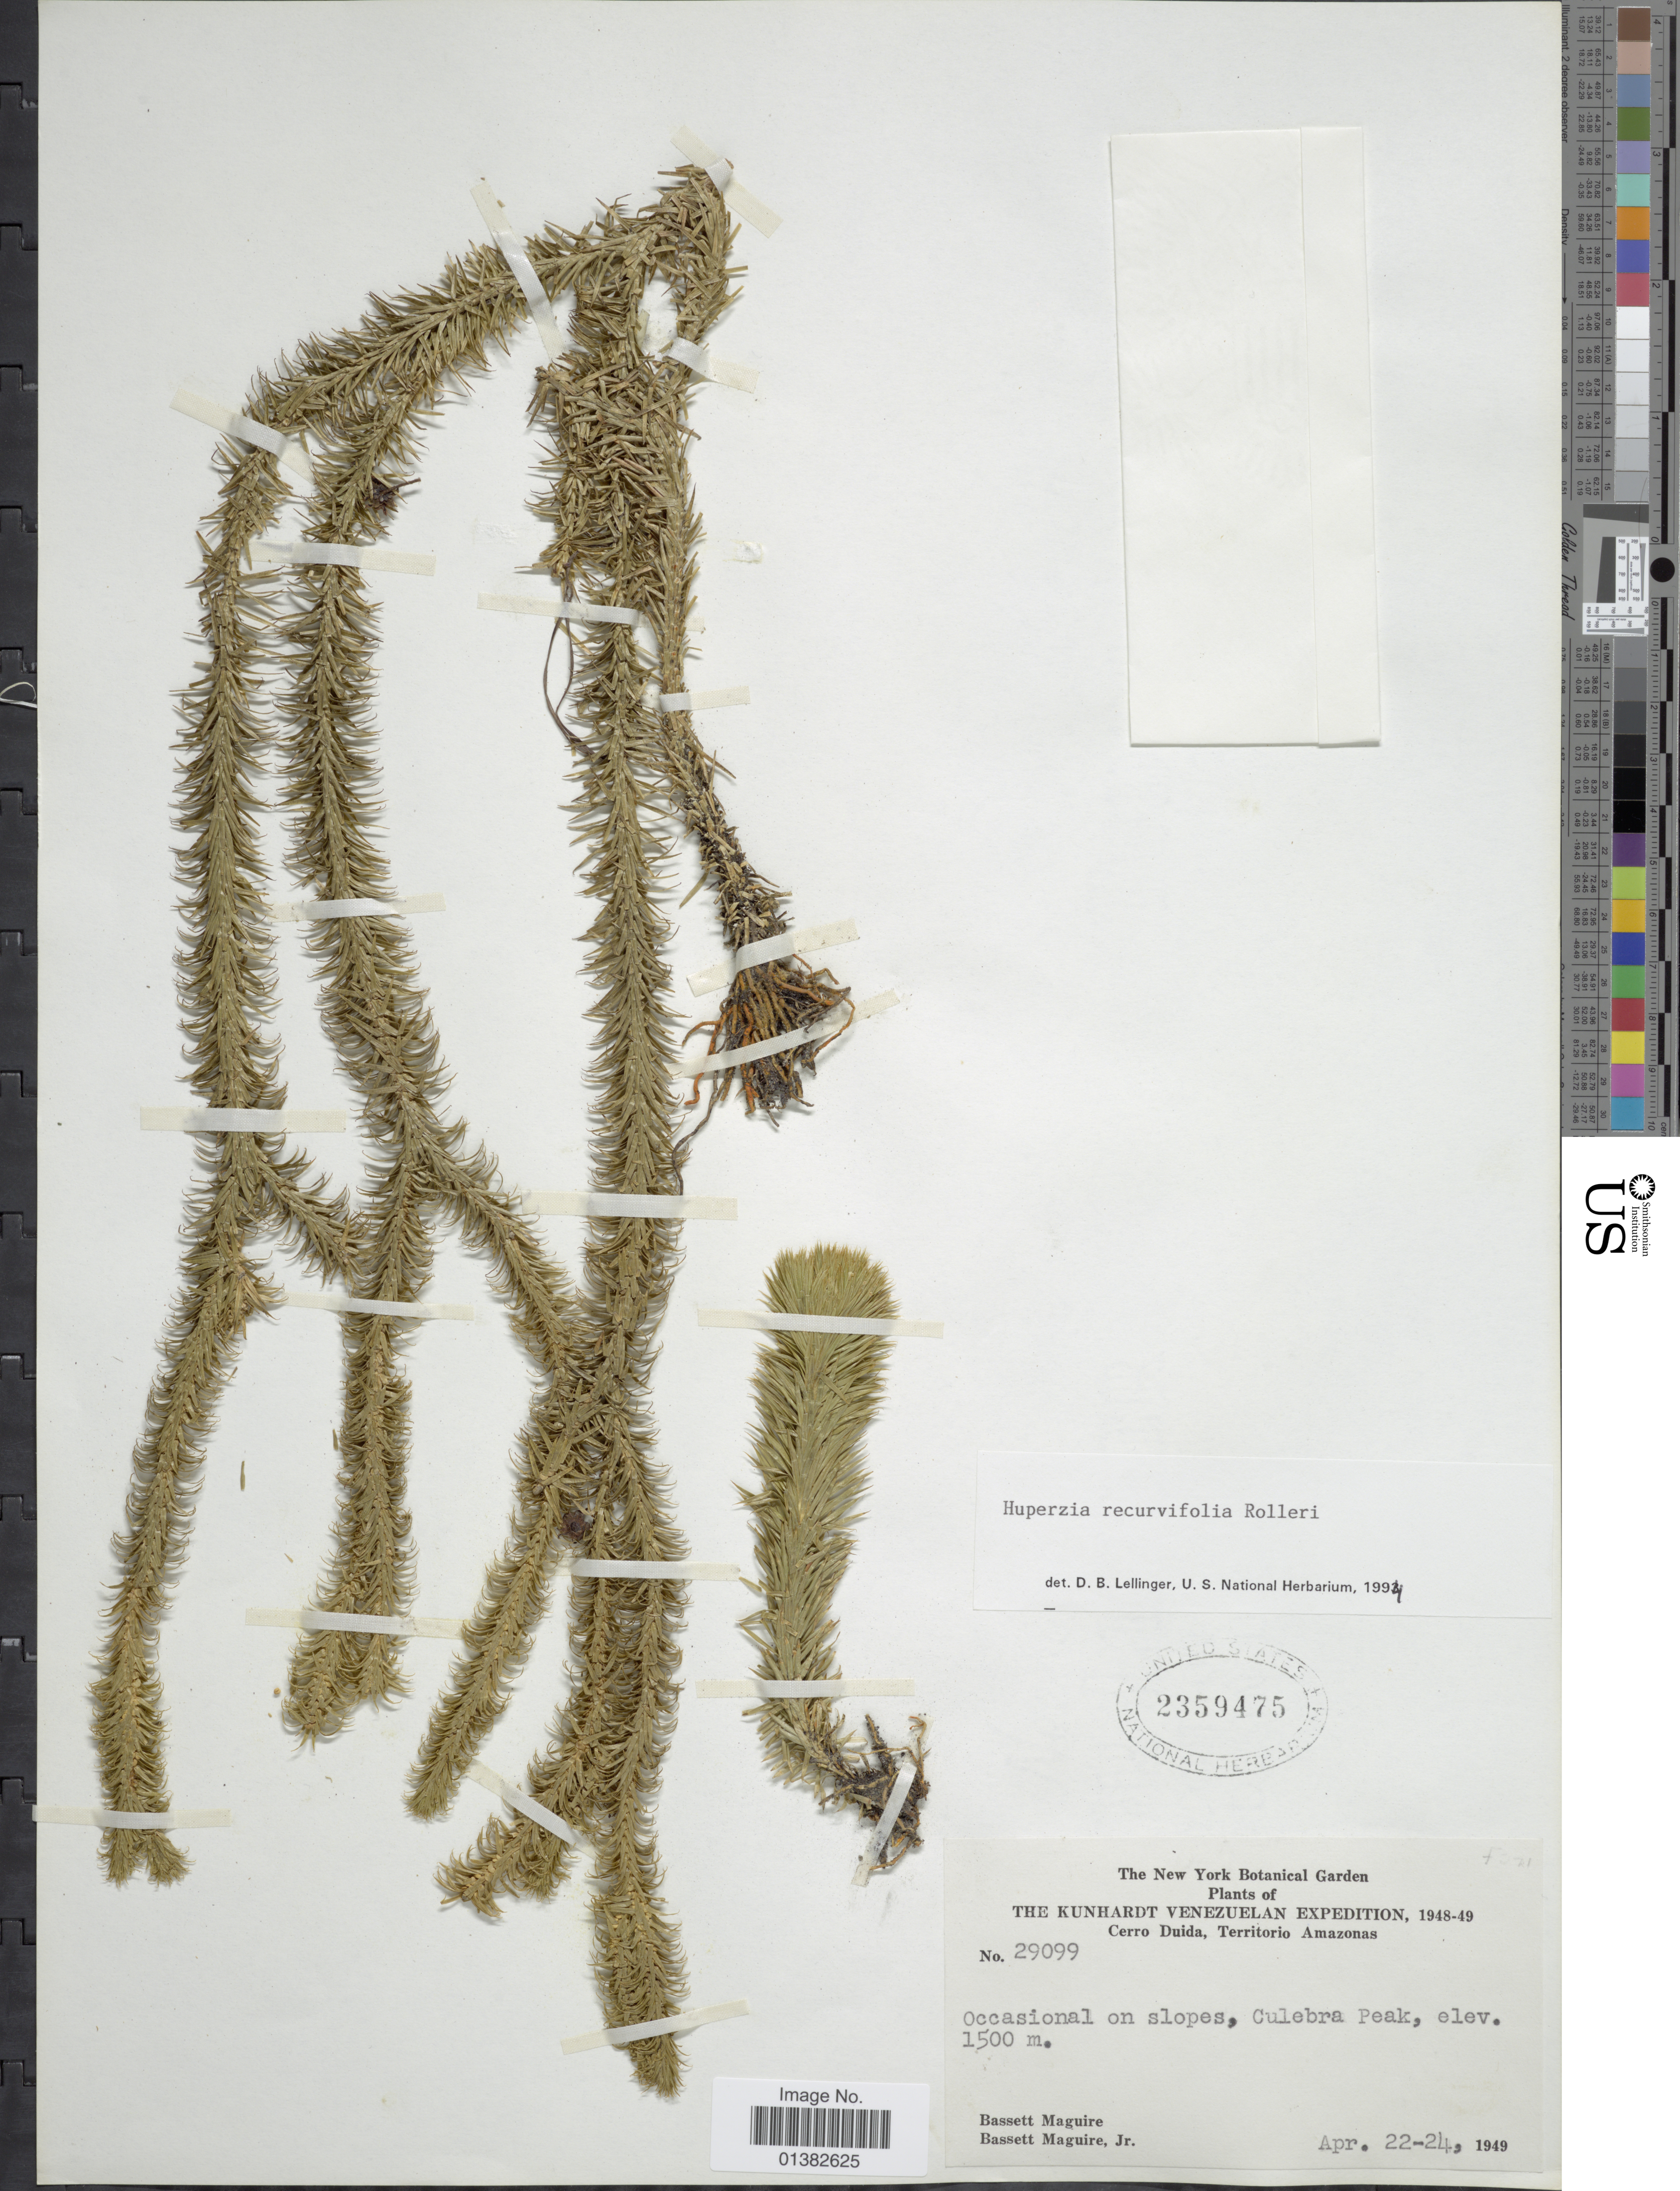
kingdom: Plantae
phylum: Tracheophyta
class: Lycopodiopsida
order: Lycopodiales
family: Lycopodiaceae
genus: Phlegmariurus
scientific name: Phlegmariurus recurvifolius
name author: (Rolleri) B. Øllg.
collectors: B. Maguire & B. Maguire Jr.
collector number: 29099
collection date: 1949-04-22/1949-04-24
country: Venezuela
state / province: Amazonas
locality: Cerro Duida, Occasional on slopes, Culebra Peak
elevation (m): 1500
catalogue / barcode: US 2359475